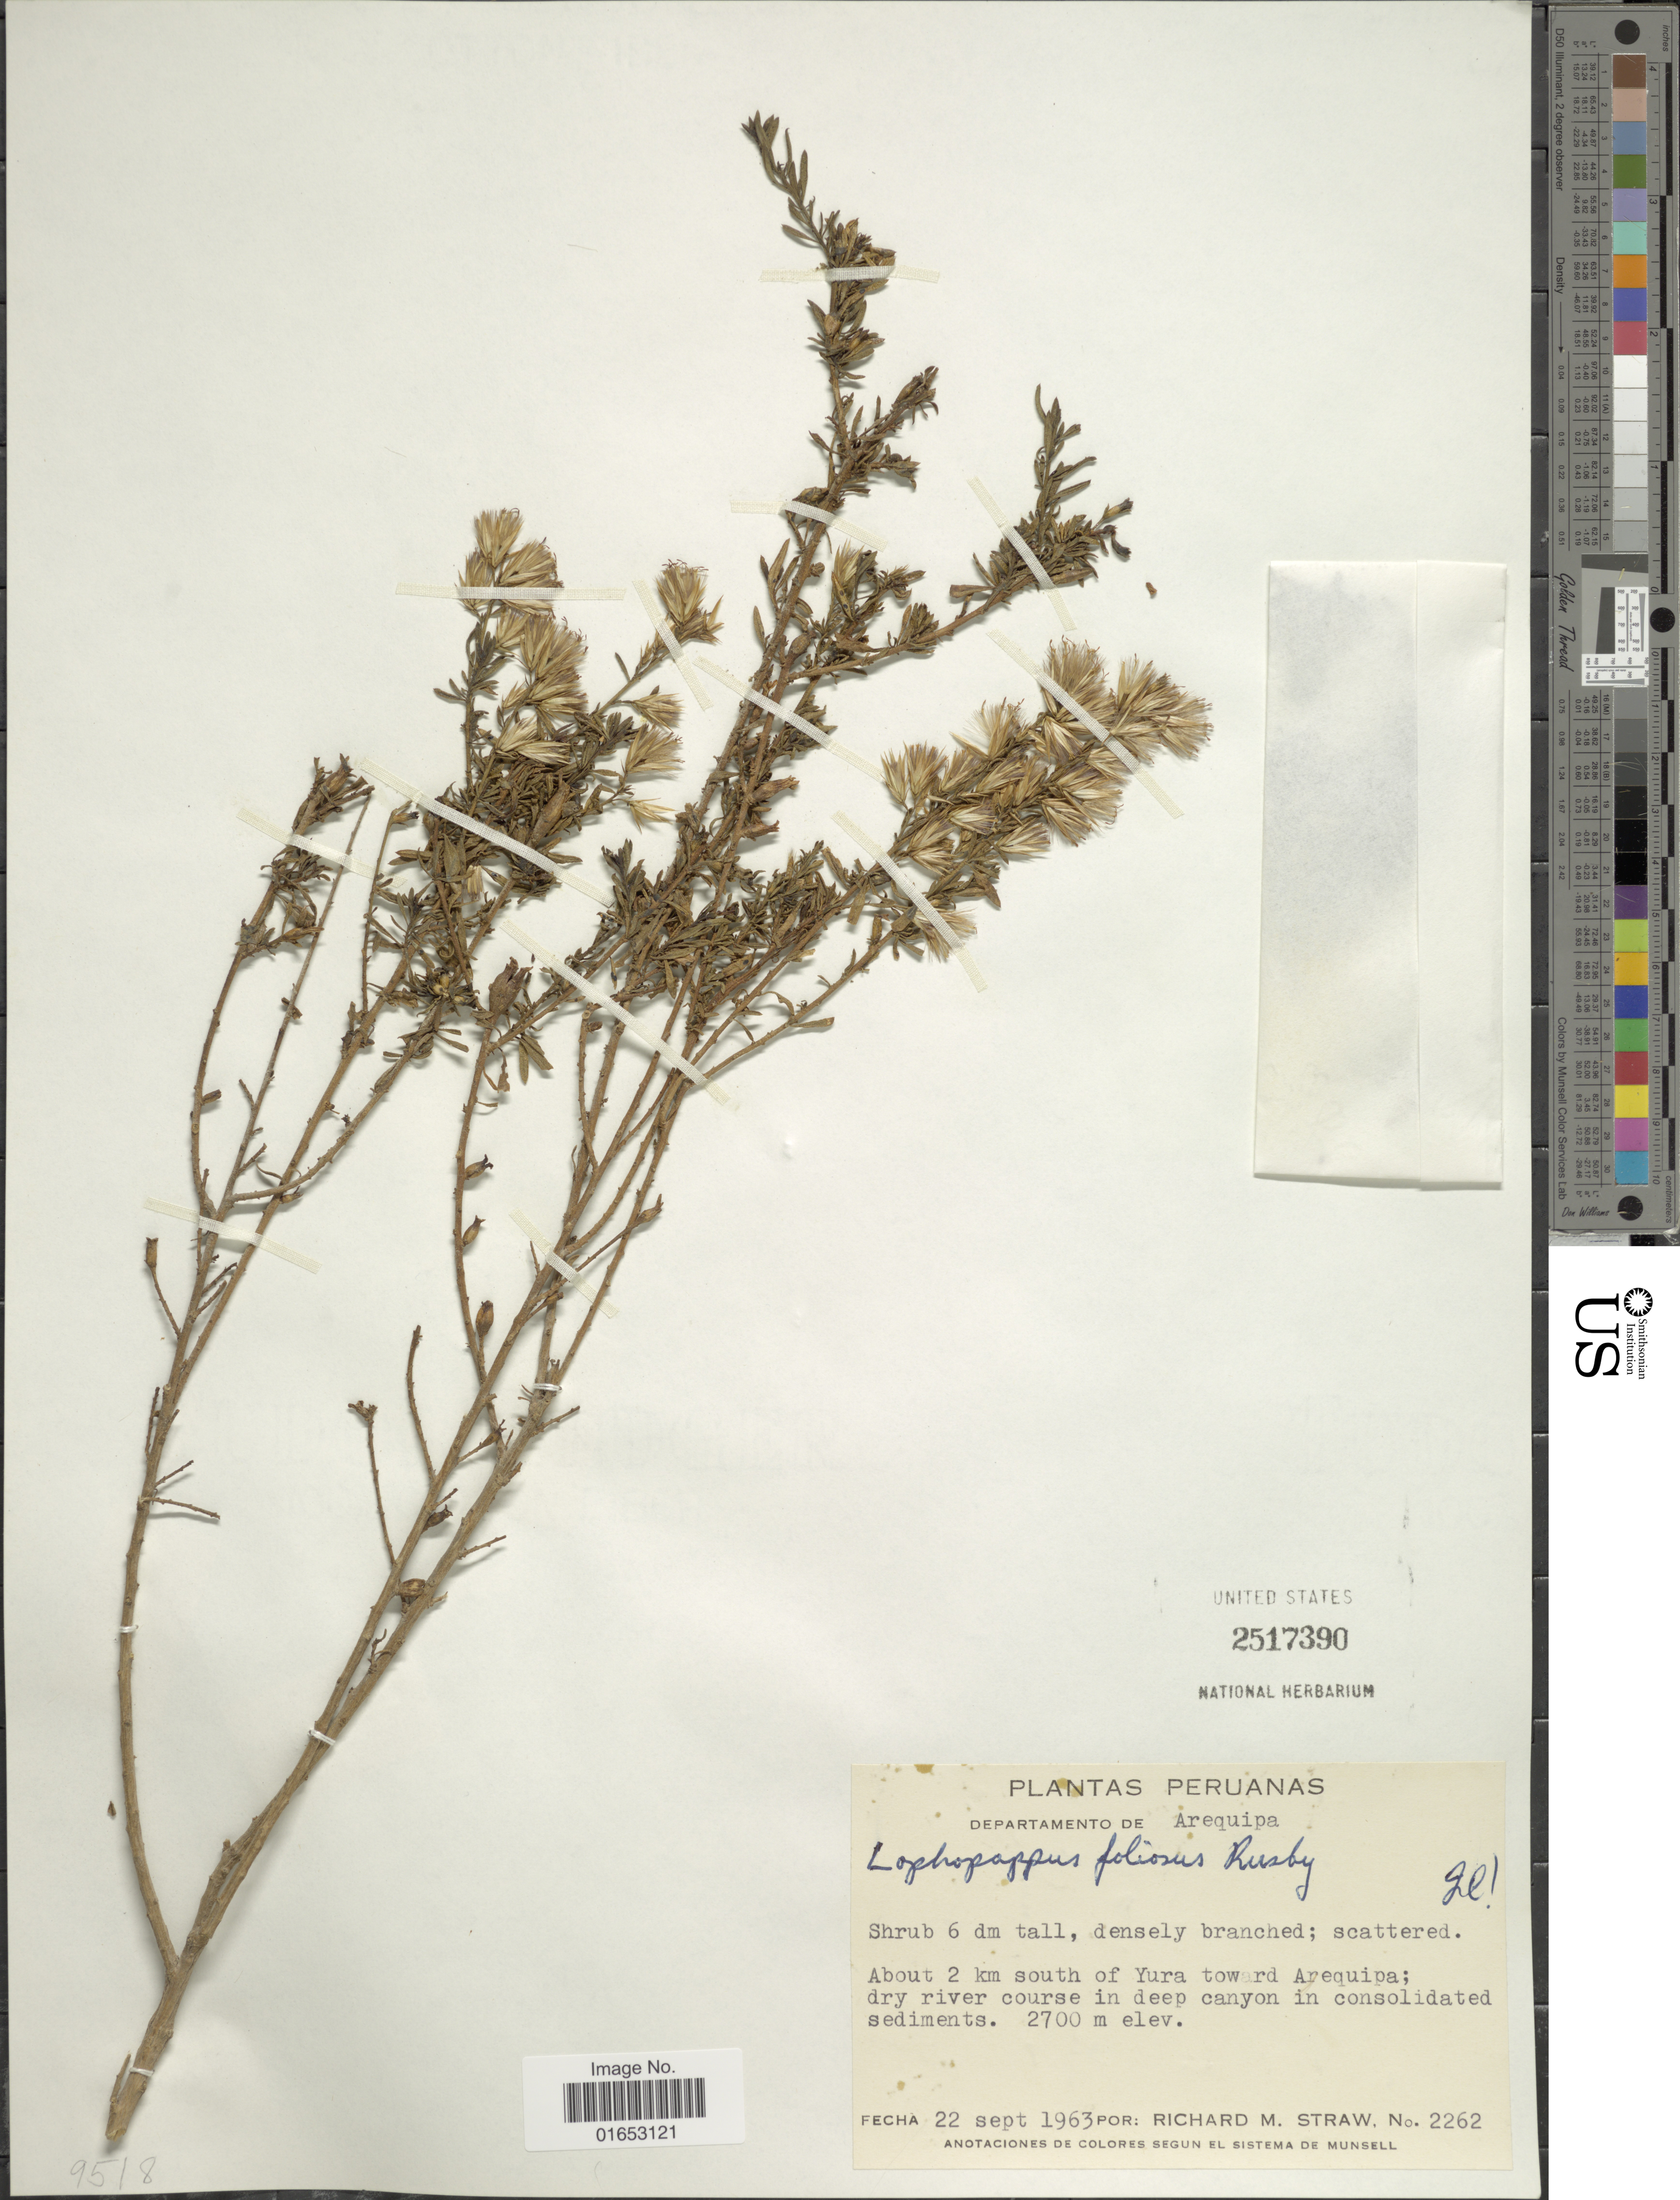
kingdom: Plantae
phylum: Tracheophyta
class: Magnoliopsida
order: Asterales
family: Asteraceae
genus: Helogyne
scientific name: Helogyne straminea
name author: (DC.) B.L. Rob.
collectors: R. M. Straw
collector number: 2262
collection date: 1963-09-22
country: Peru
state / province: Arequipa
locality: About 2 km south of Yura toward Arequipa; dry river course in deep canyon in consolidated sediments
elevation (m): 2700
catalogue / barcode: US 2517390